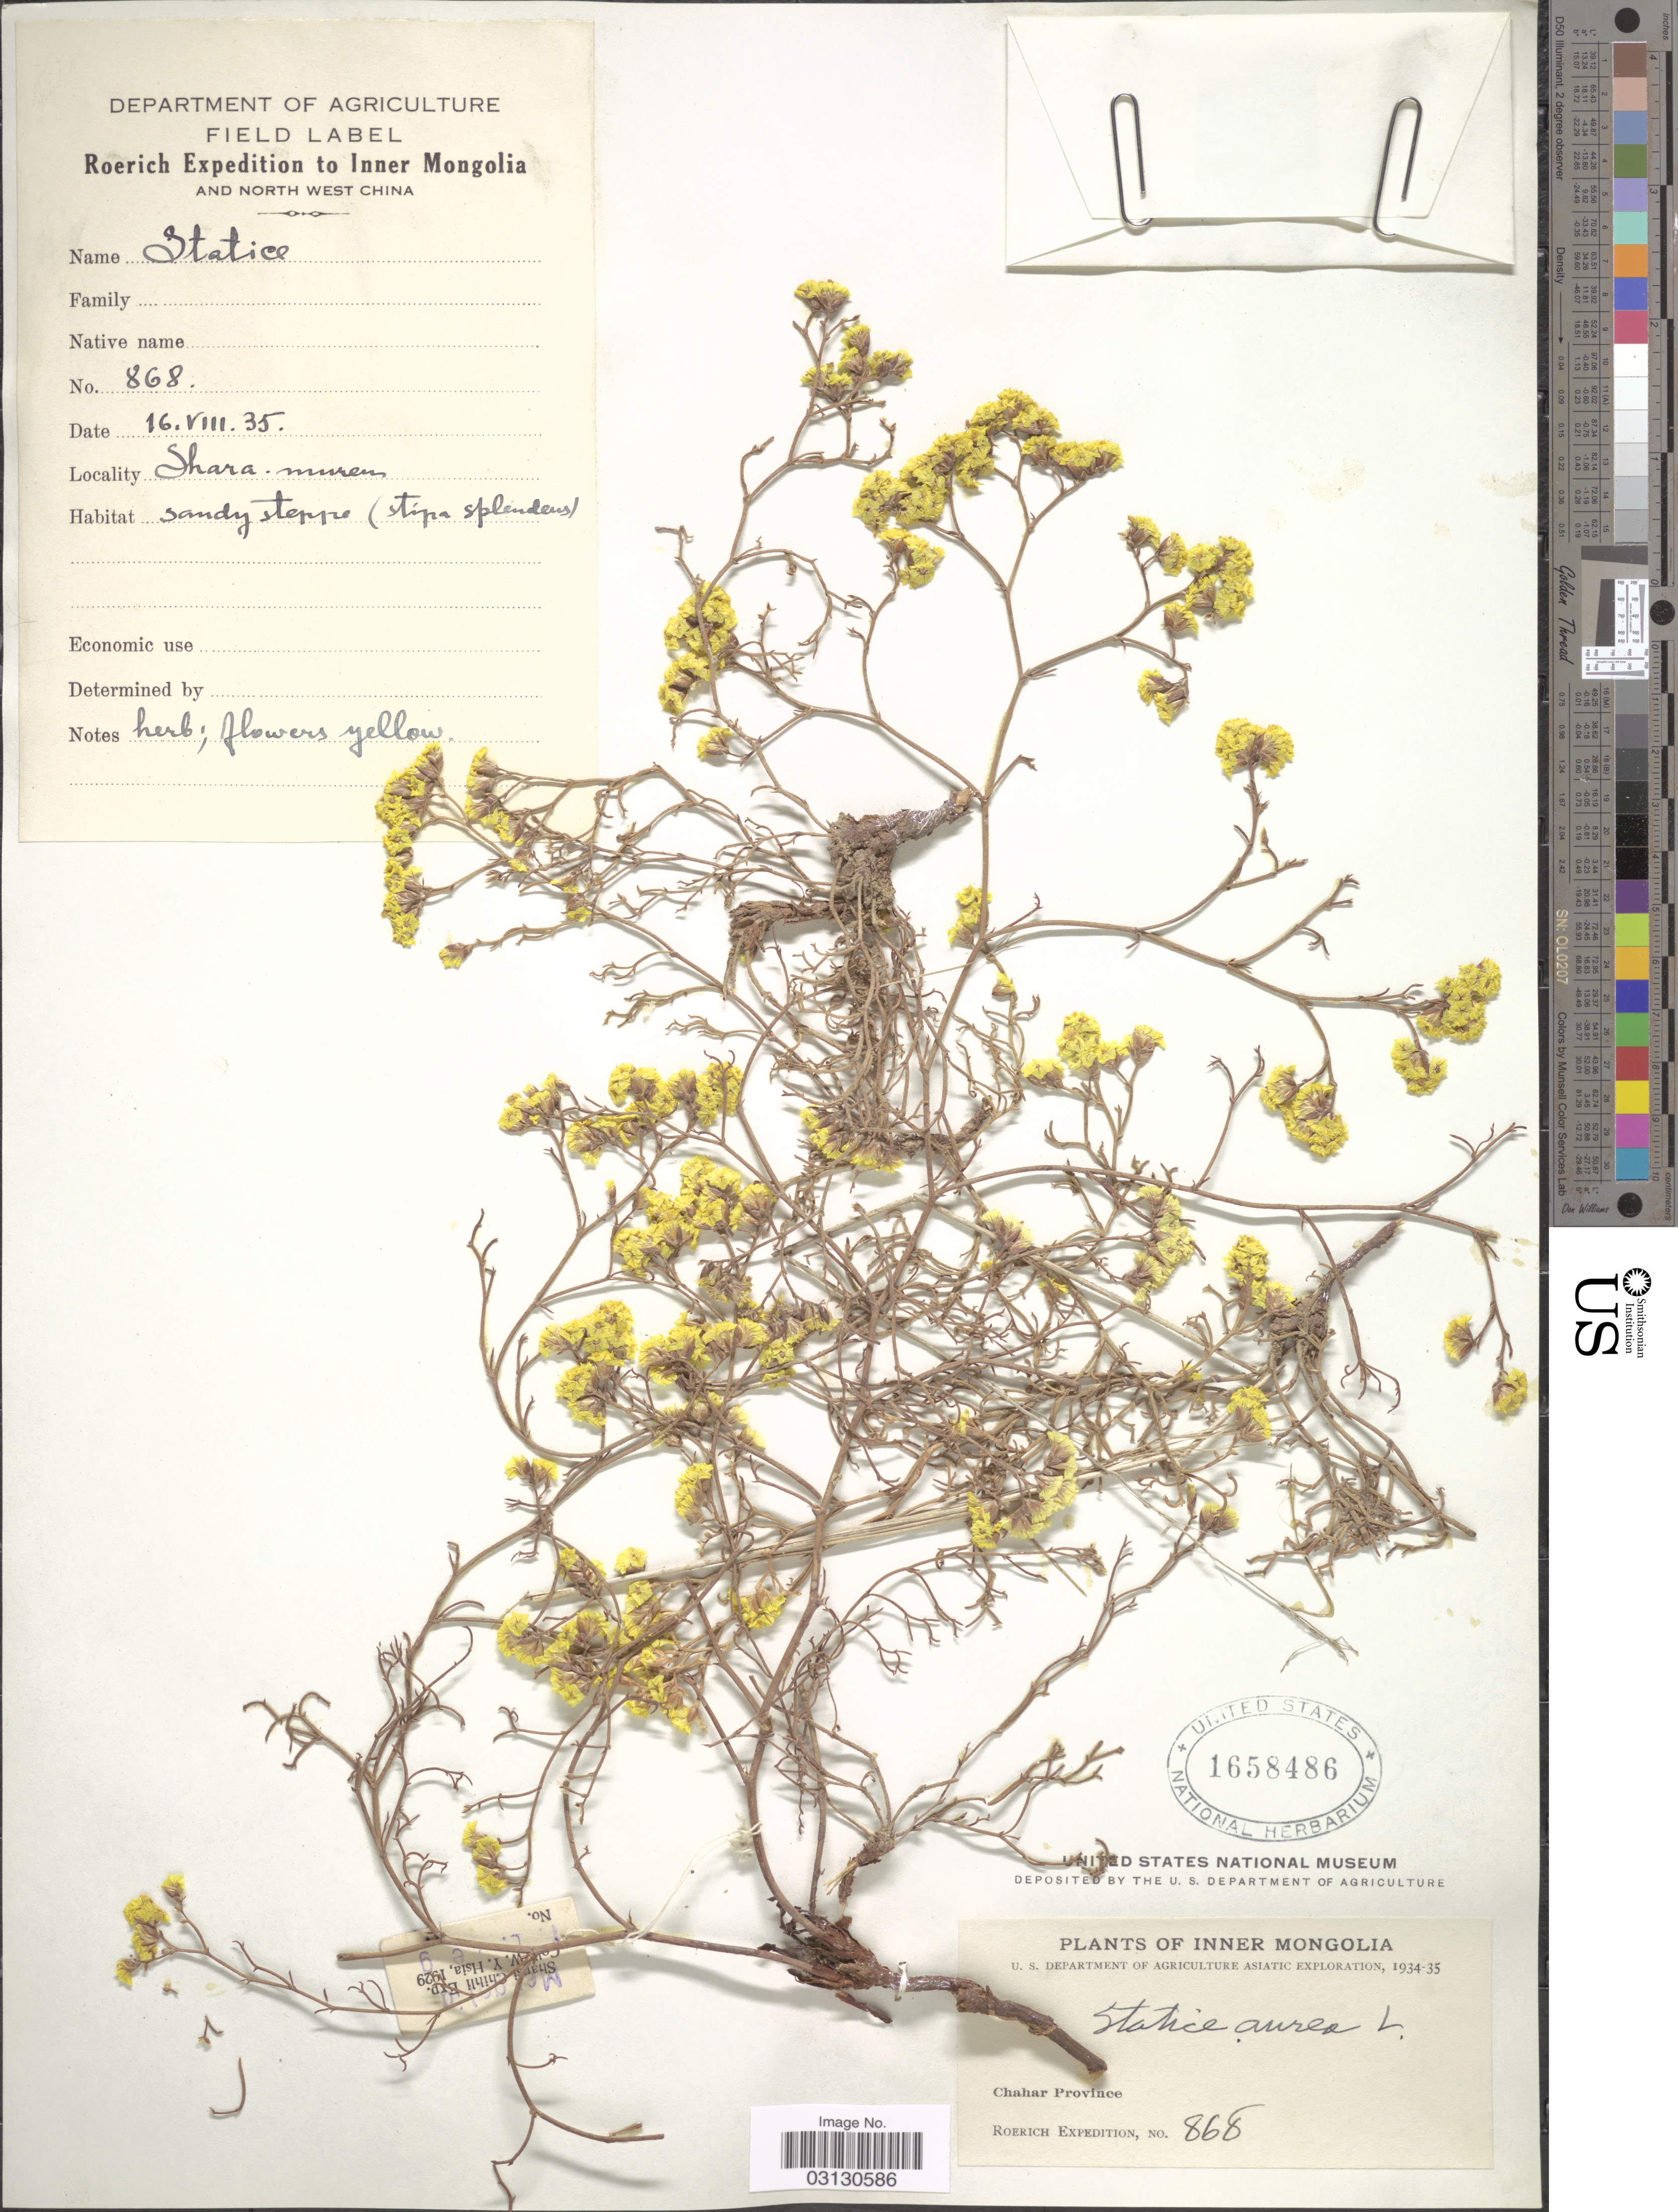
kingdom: Plantae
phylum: Tracheophyta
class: Magnoliopsida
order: Caryophyllales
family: Plumbaginaceae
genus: Limonium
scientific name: Limonium aureum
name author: (L.) Hill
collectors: Roerich Expedition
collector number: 868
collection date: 1935-08-16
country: China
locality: Inner Mongolia and North West China. Shara muren. Chahar Province.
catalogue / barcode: US 1658486